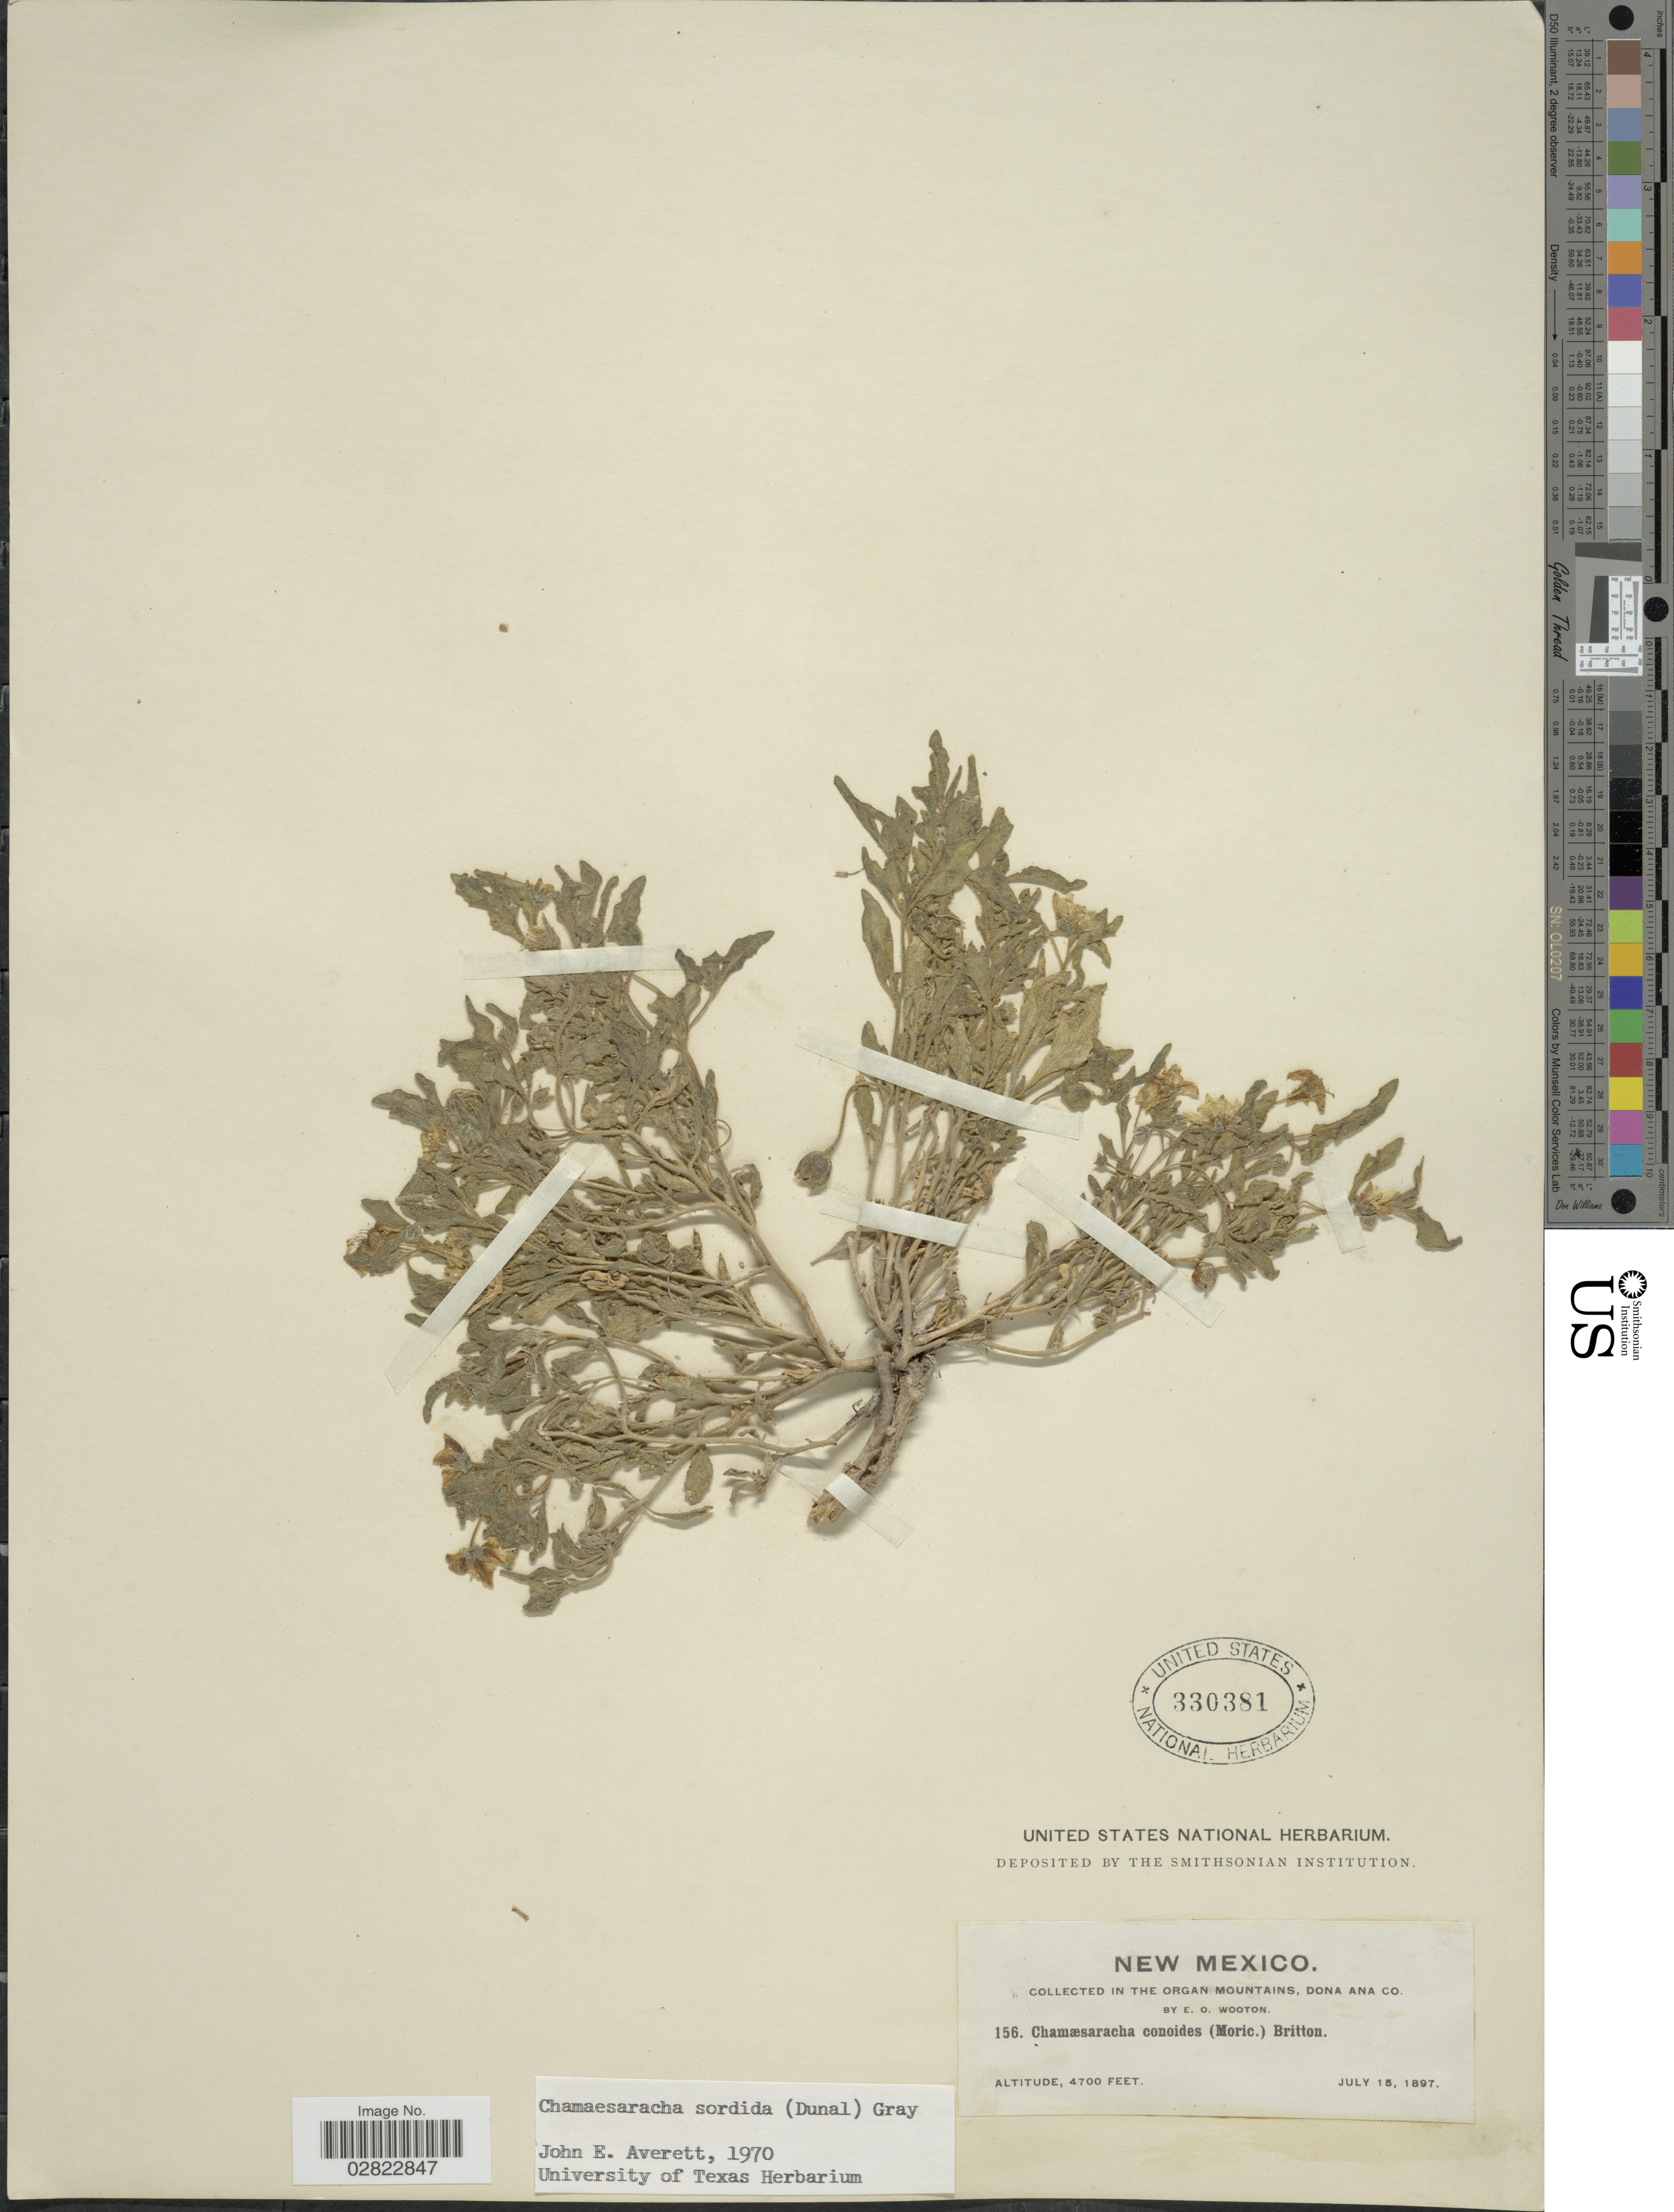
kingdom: Plantae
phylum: Tracheophyta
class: Magnoliopsida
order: Solanales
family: Solanaceae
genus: Chamaesaracha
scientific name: Chamaesaracha sordida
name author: (Dunal) S.F. Gray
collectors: E. O. Wooton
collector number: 156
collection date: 1897-07-15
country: United States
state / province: New Mexico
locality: Organ Mountains, Dona Ana Co.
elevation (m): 1433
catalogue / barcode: US 330381